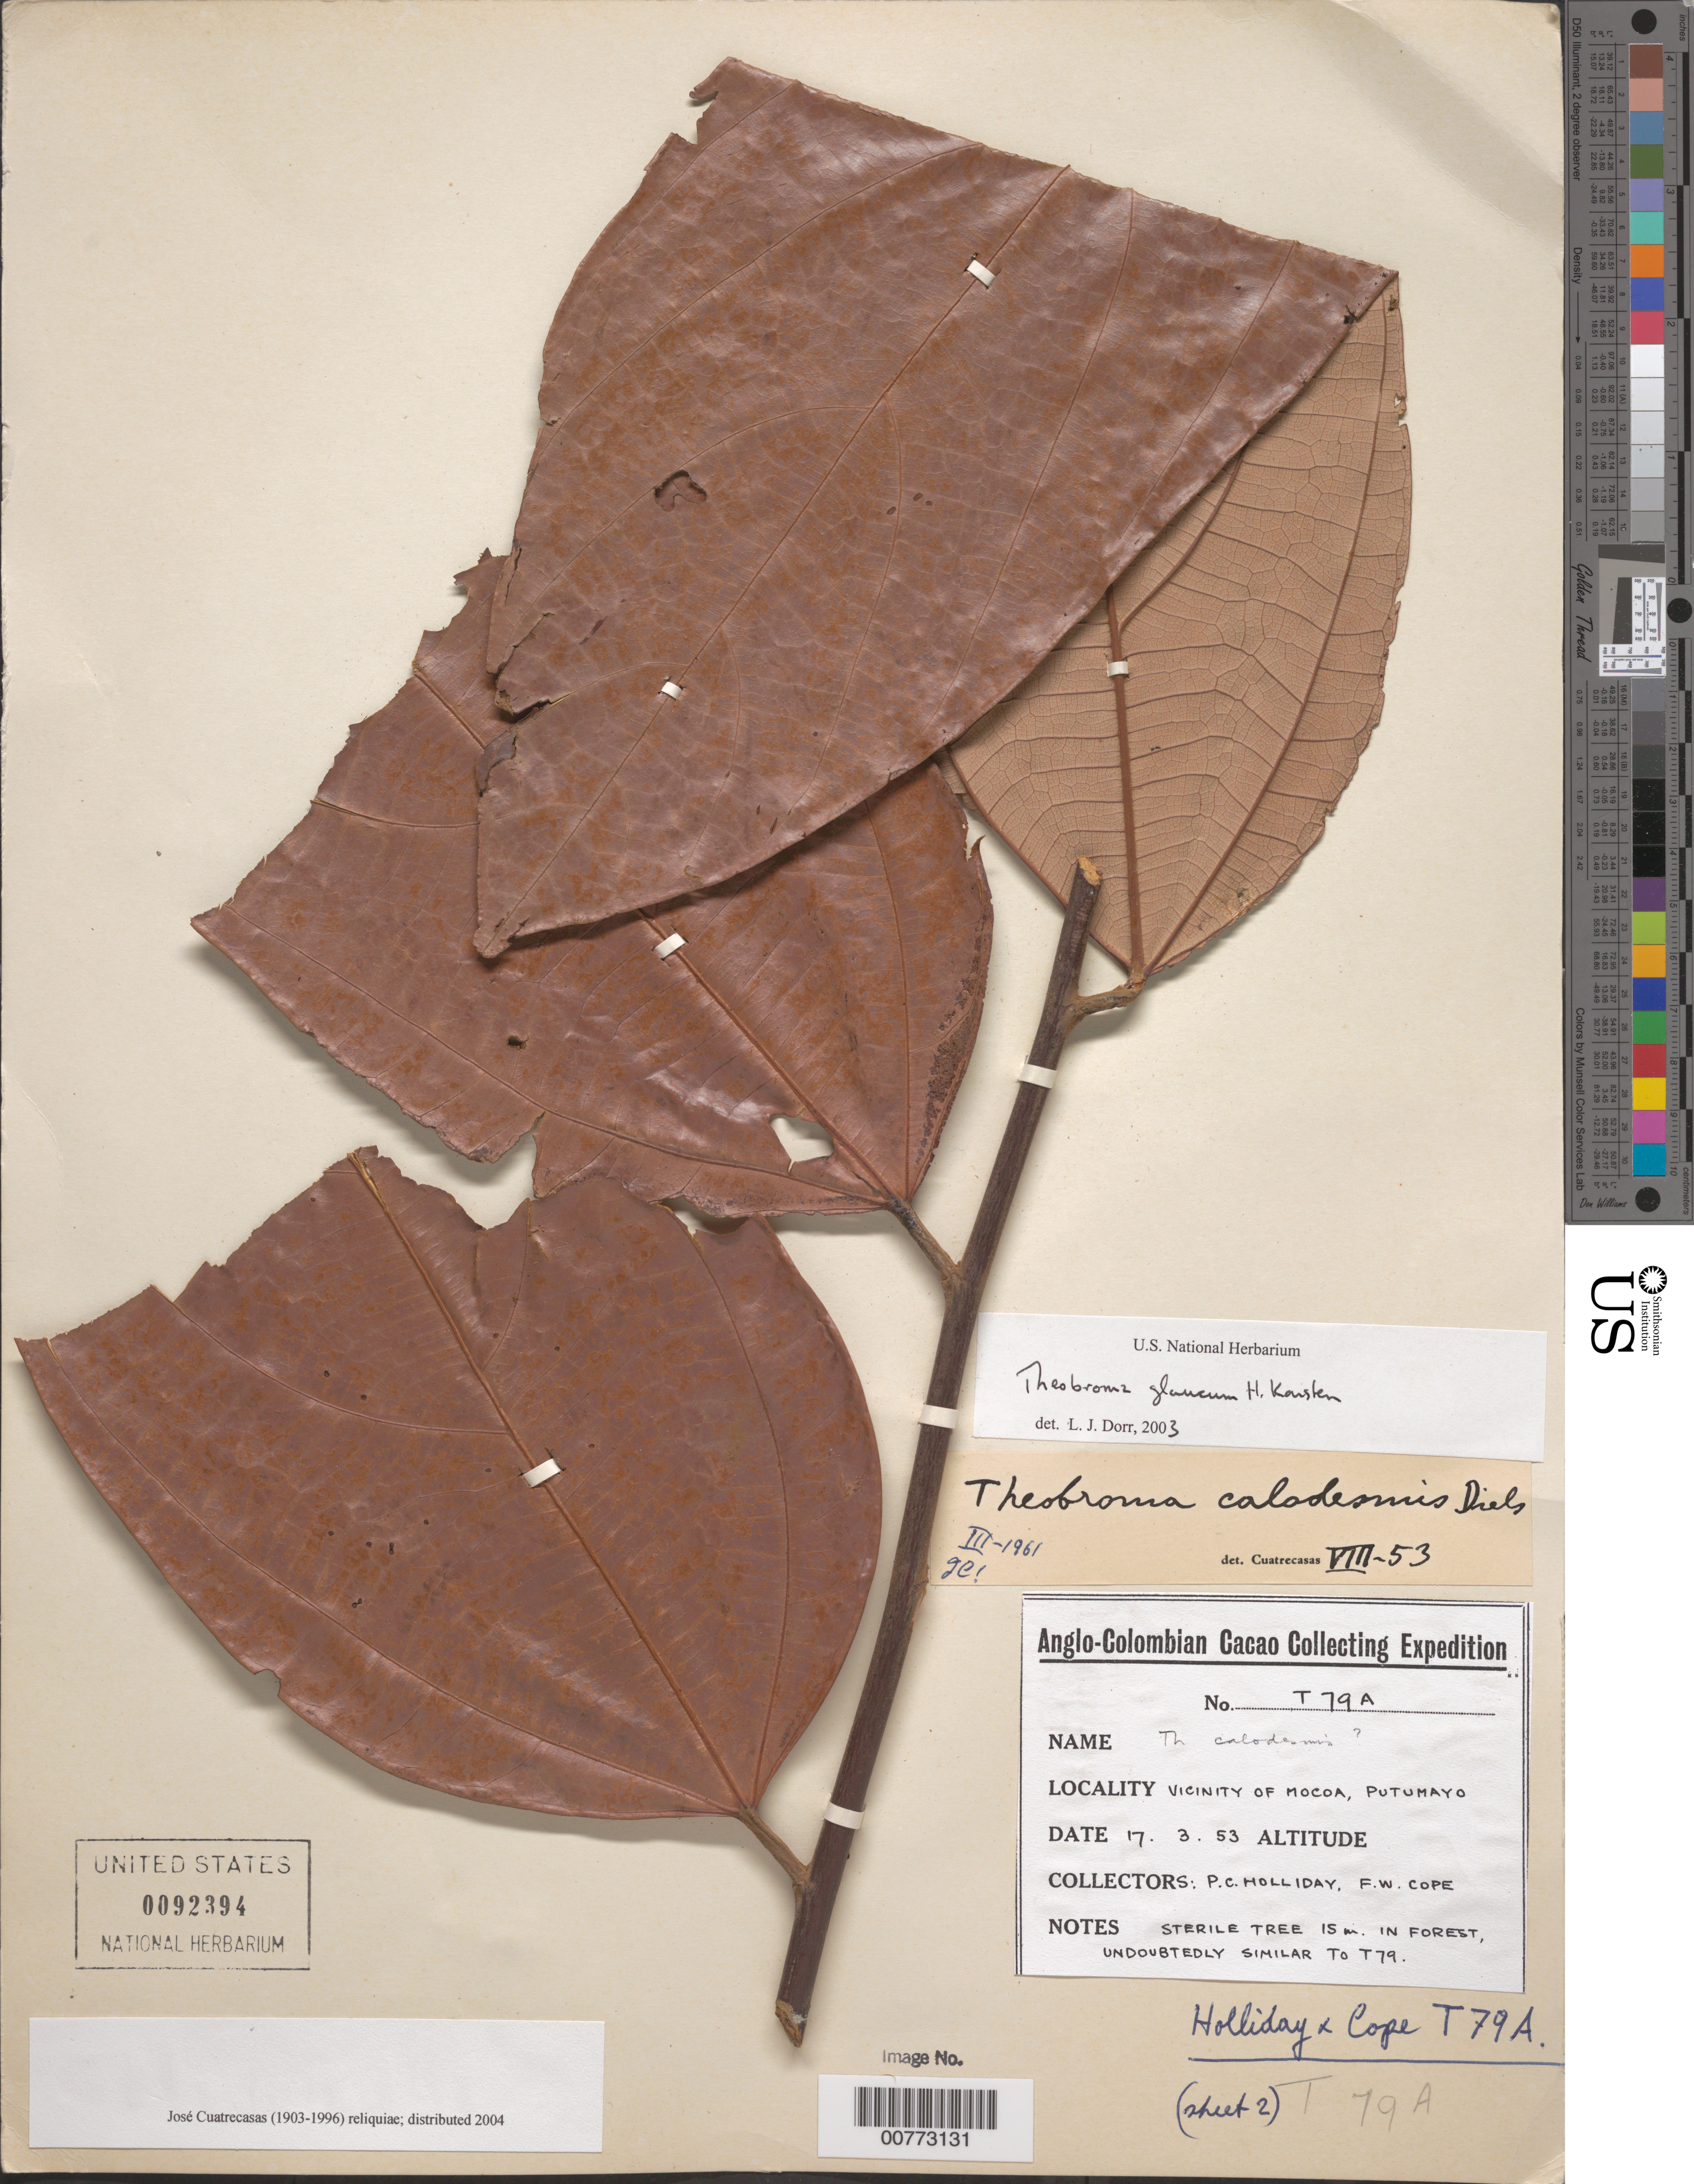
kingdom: Plantae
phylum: Tracheophyta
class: Magnoliopsida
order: Malvales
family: Malvaceae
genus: Theobroma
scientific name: Theobroma glaucum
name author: H. Karst.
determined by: Dorr, L. J., (BOT), Smithsonian Institution - National Museum of Natural History (UNITED STATES)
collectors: P. C. Holliday & F. Cope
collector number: T79A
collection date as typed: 17 Mar 1953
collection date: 1953-03-17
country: Colombia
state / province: Putumayo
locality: Vicinity of Mocoa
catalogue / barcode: US 92394